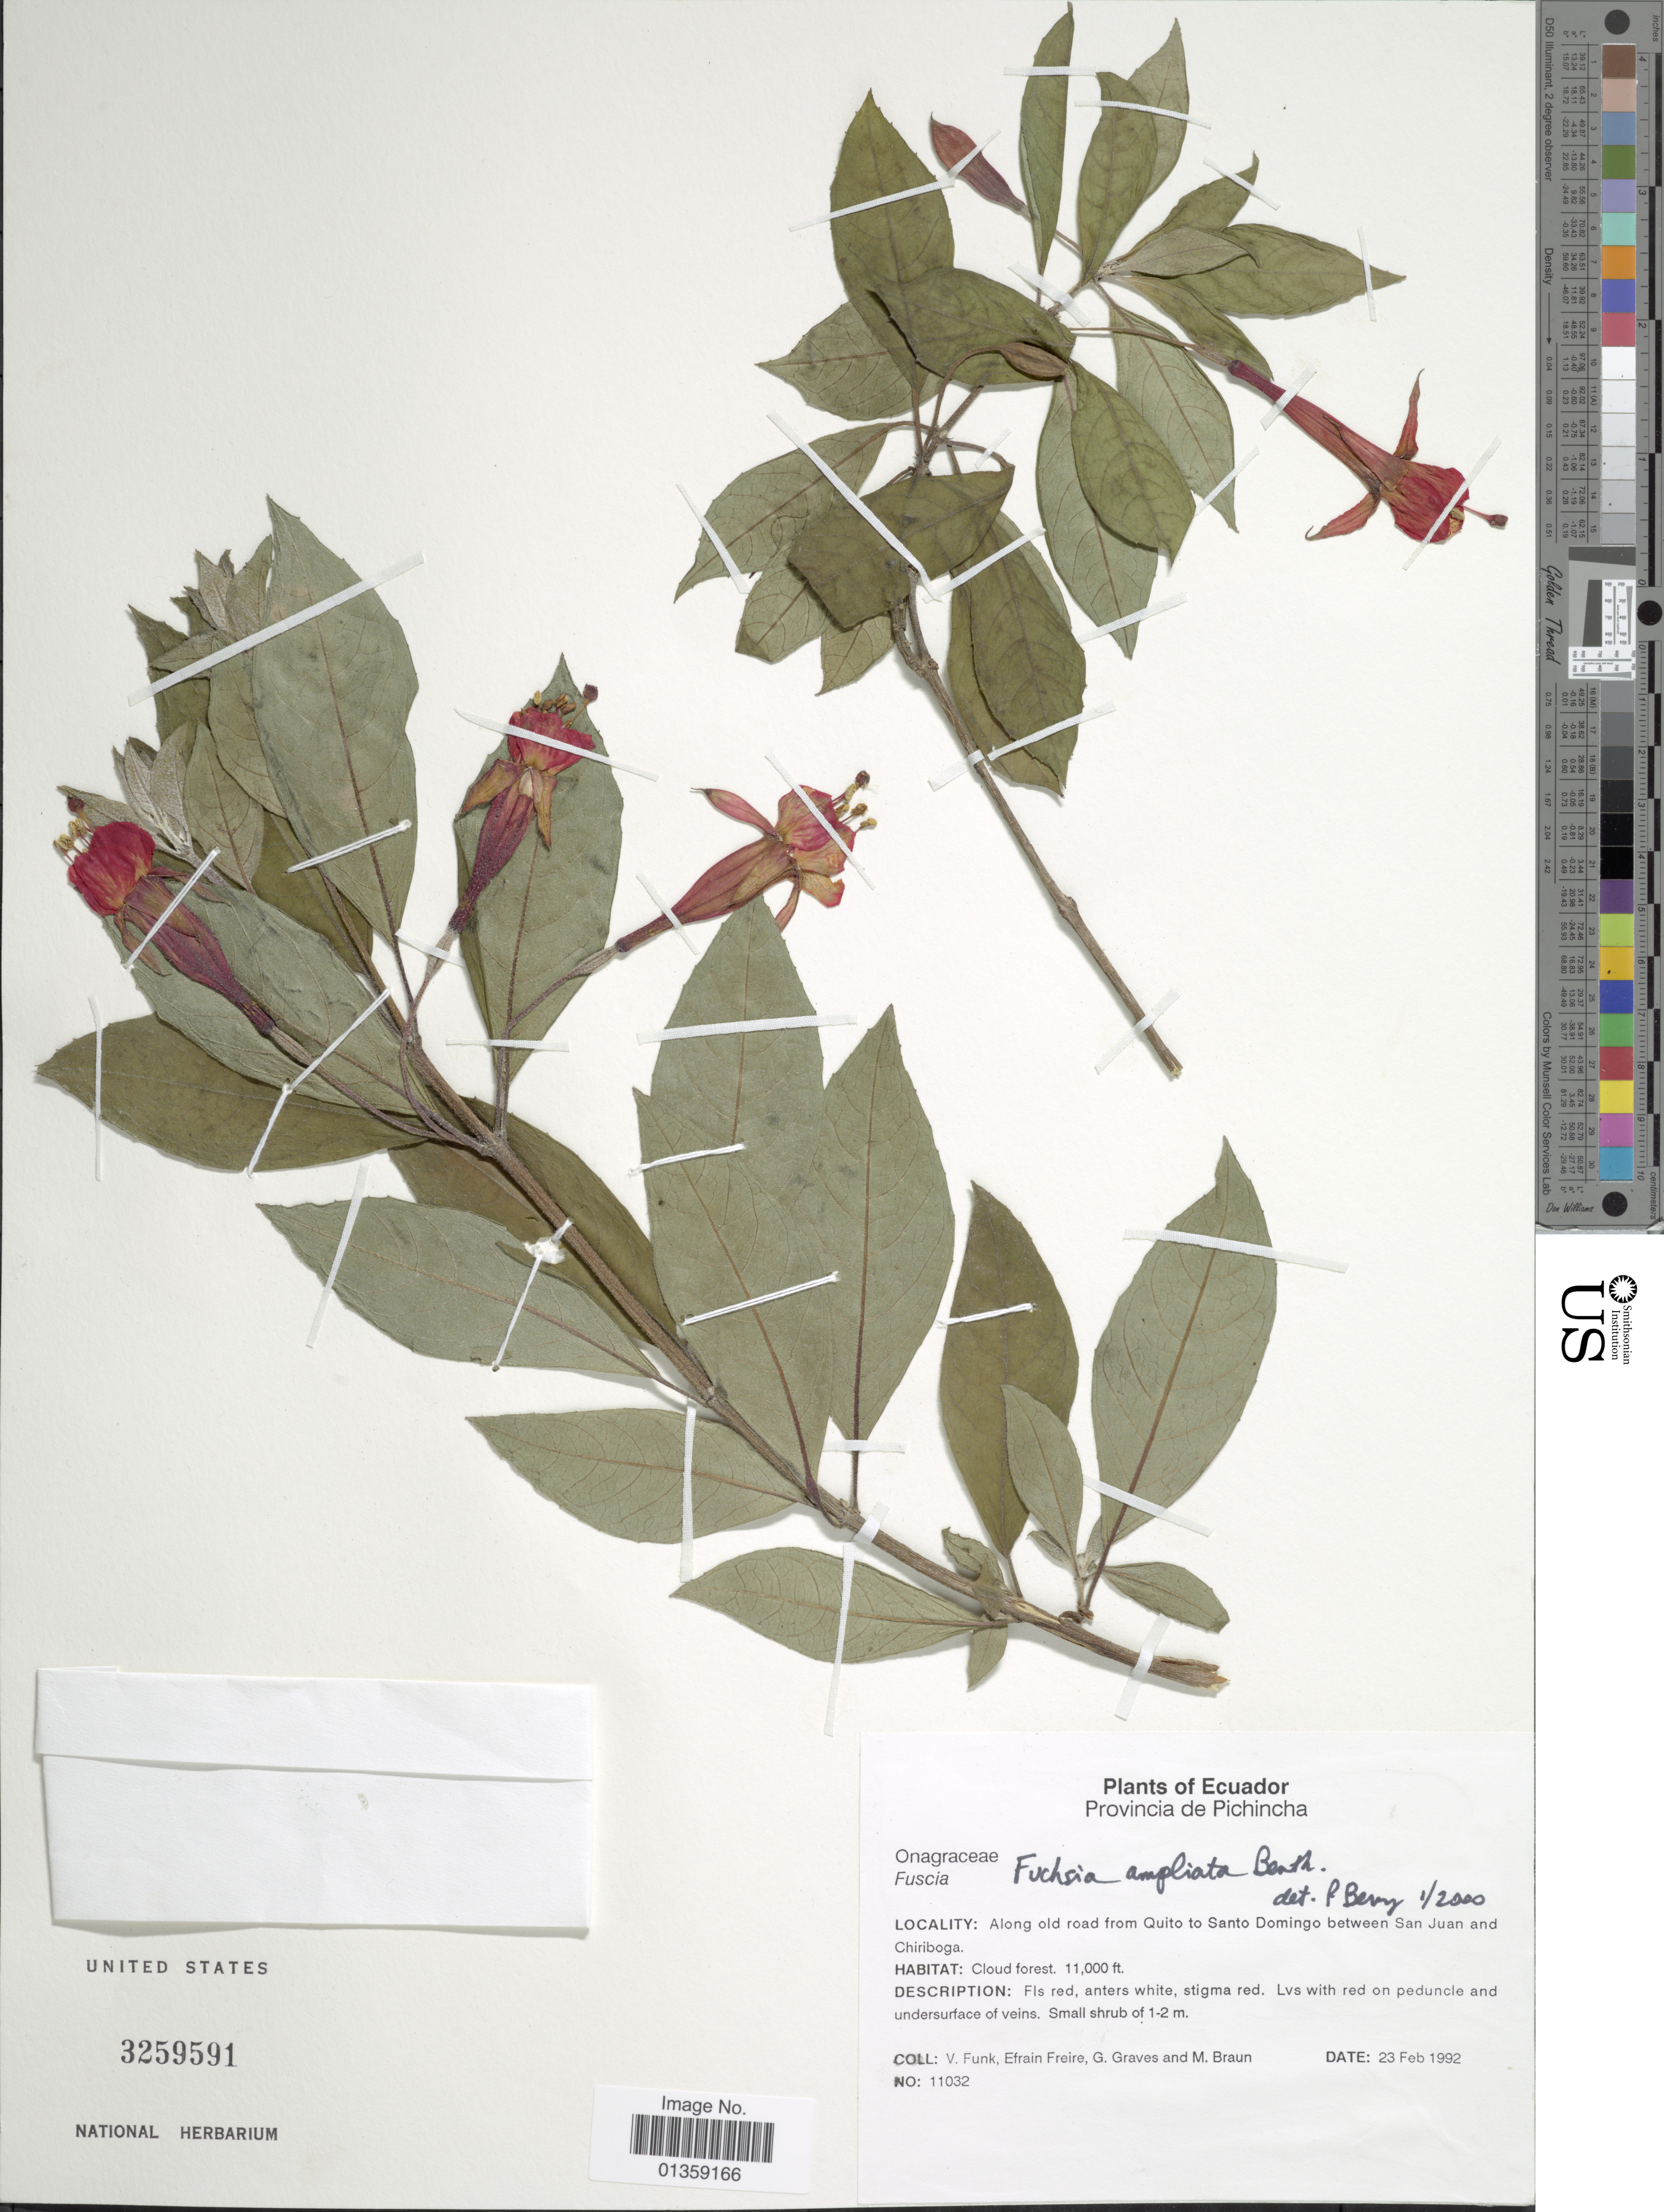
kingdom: Plantae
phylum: Tracheophyta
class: Magnoliopsida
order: Myrtales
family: Onagraceae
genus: Fuchsia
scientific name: Fuchsia ampliata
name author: Benth.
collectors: V. Funk, E. Freire, G. Graves & M. Braun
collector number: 11032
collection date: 1992-02-23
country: Ecuador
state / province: Pichincha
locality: Along old road from Quito to Santo Domingo between San Juan and Chiriboga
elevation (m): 3353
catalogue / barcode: US 3259591